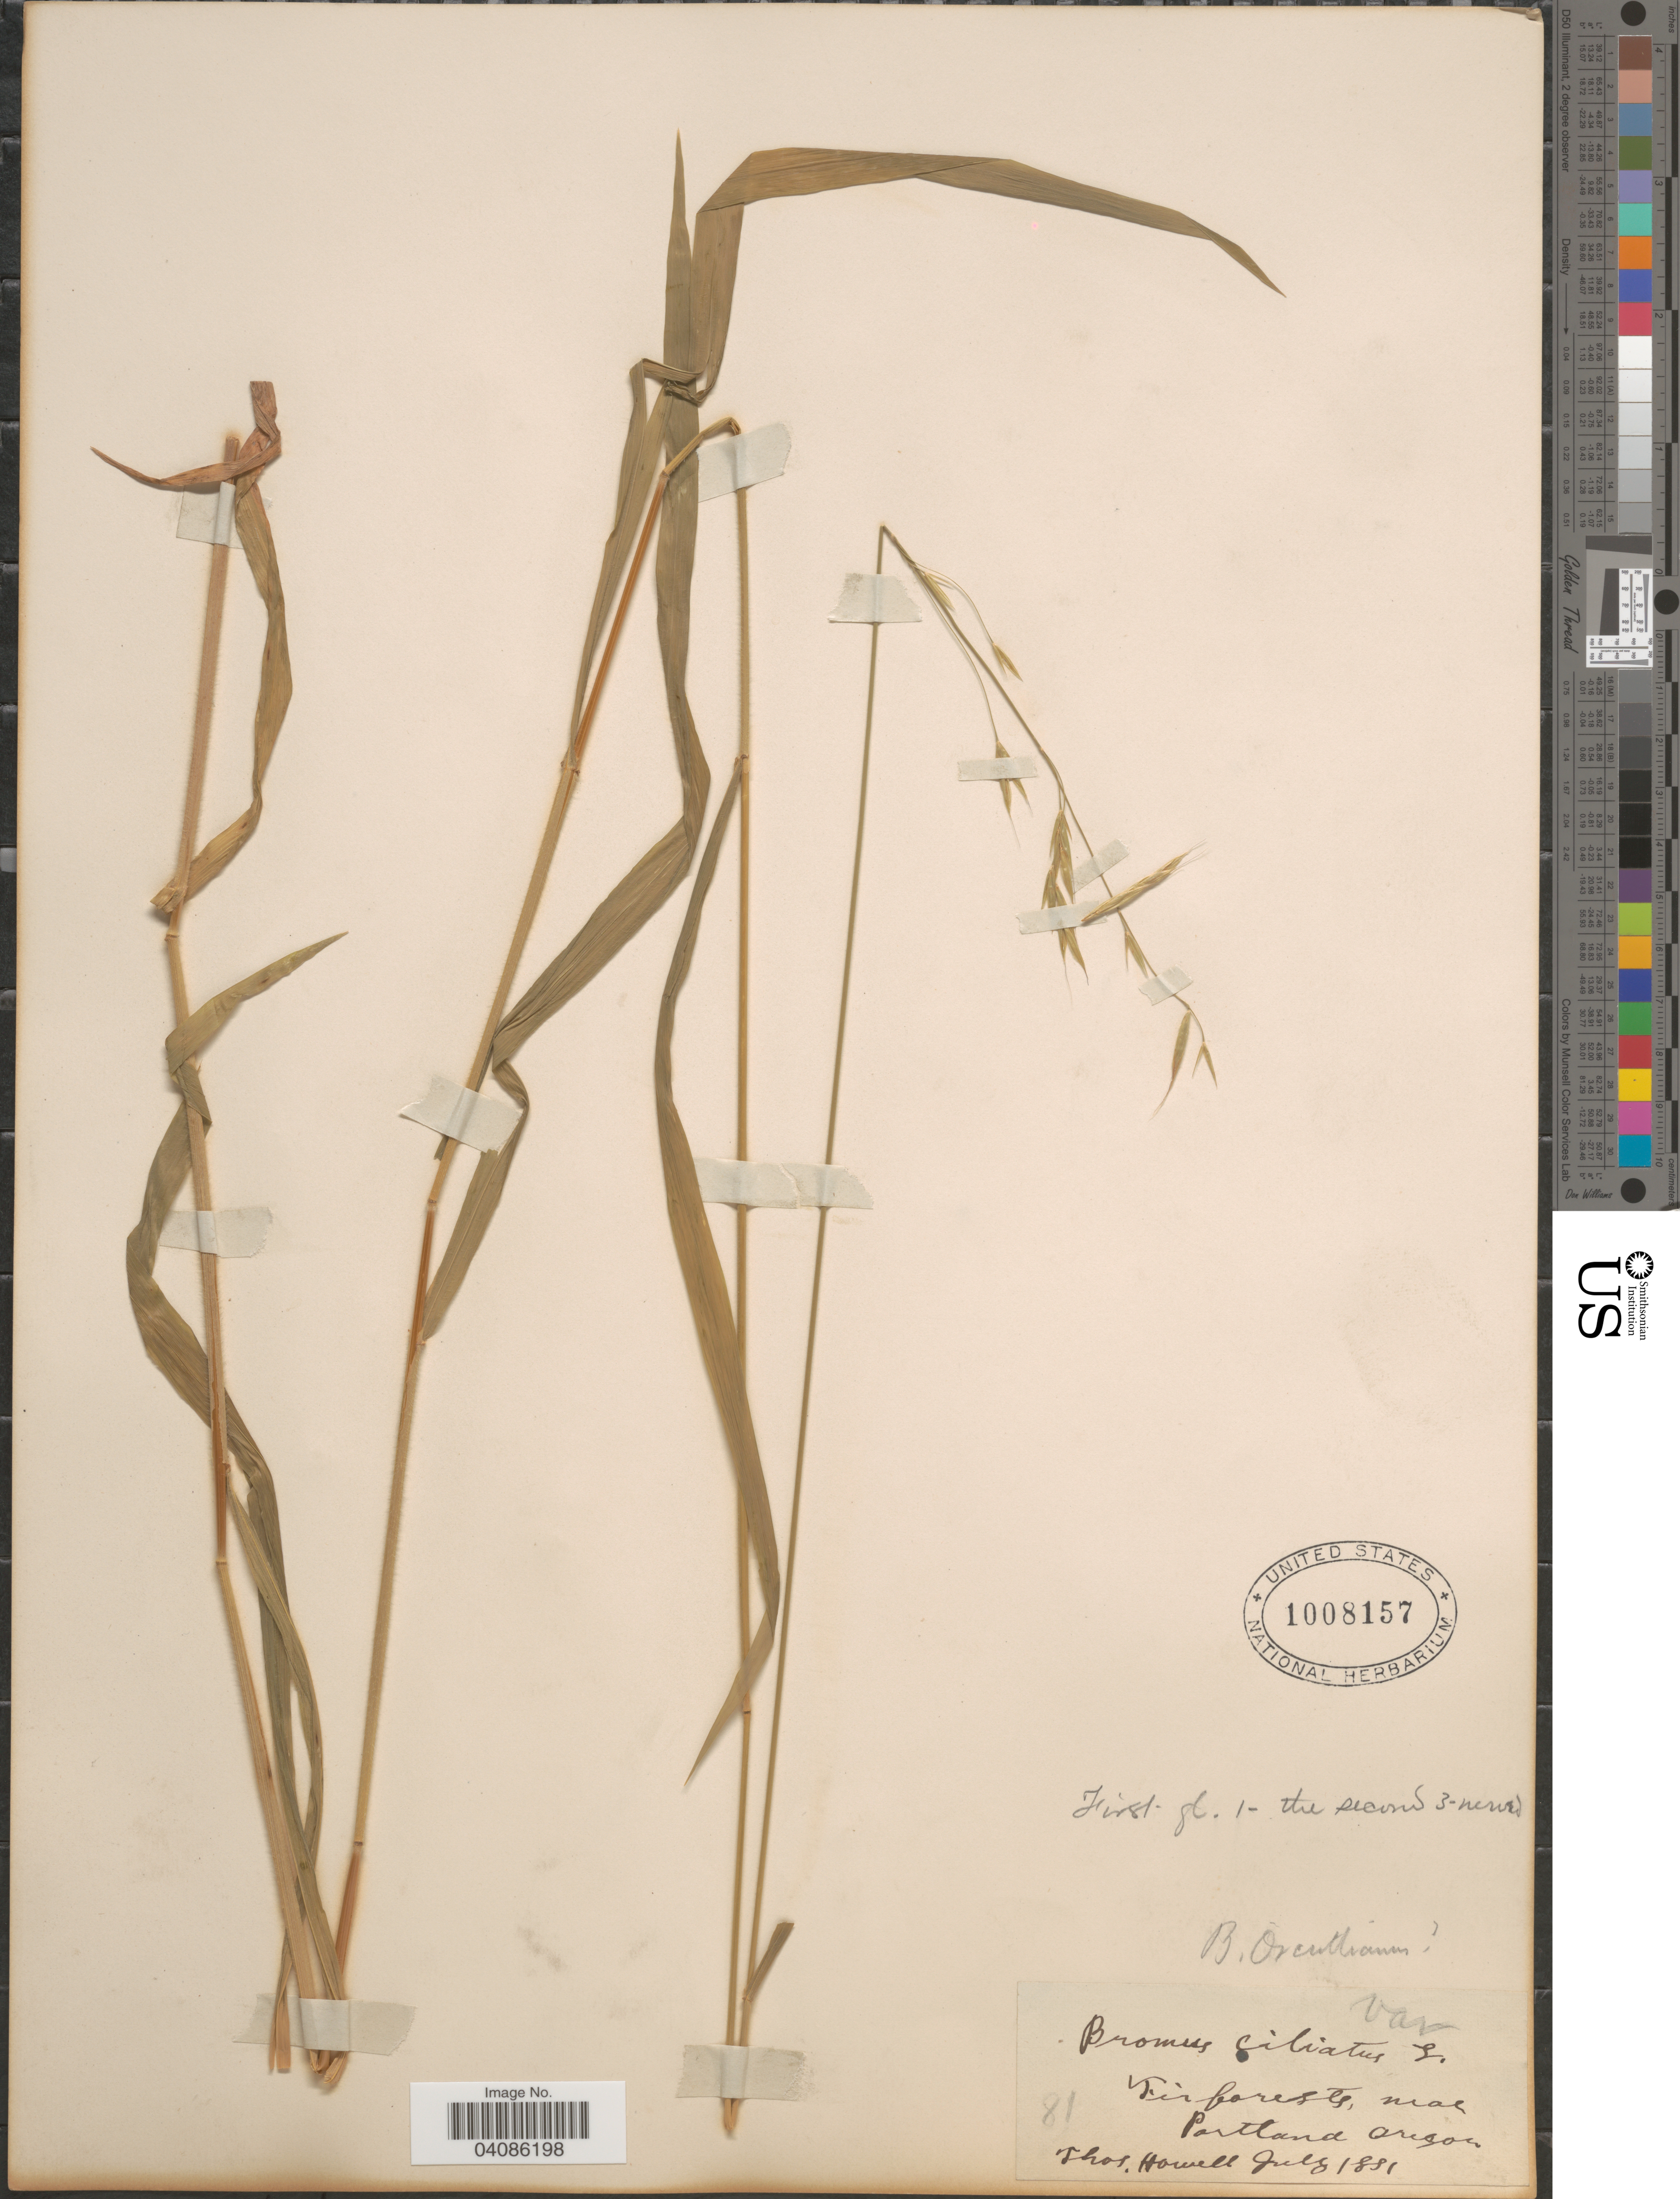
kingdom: Plantae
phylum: Tracheophyta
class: Liliopsida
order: Poales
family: Poaceae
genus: Bromus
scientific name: Bromus texensis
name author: (Shear) Hitchc.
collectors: T. Howell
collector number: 81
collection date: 1881-07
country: United States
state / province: Oregon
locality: Fir forests, near Portland.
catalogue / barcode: US 1008157